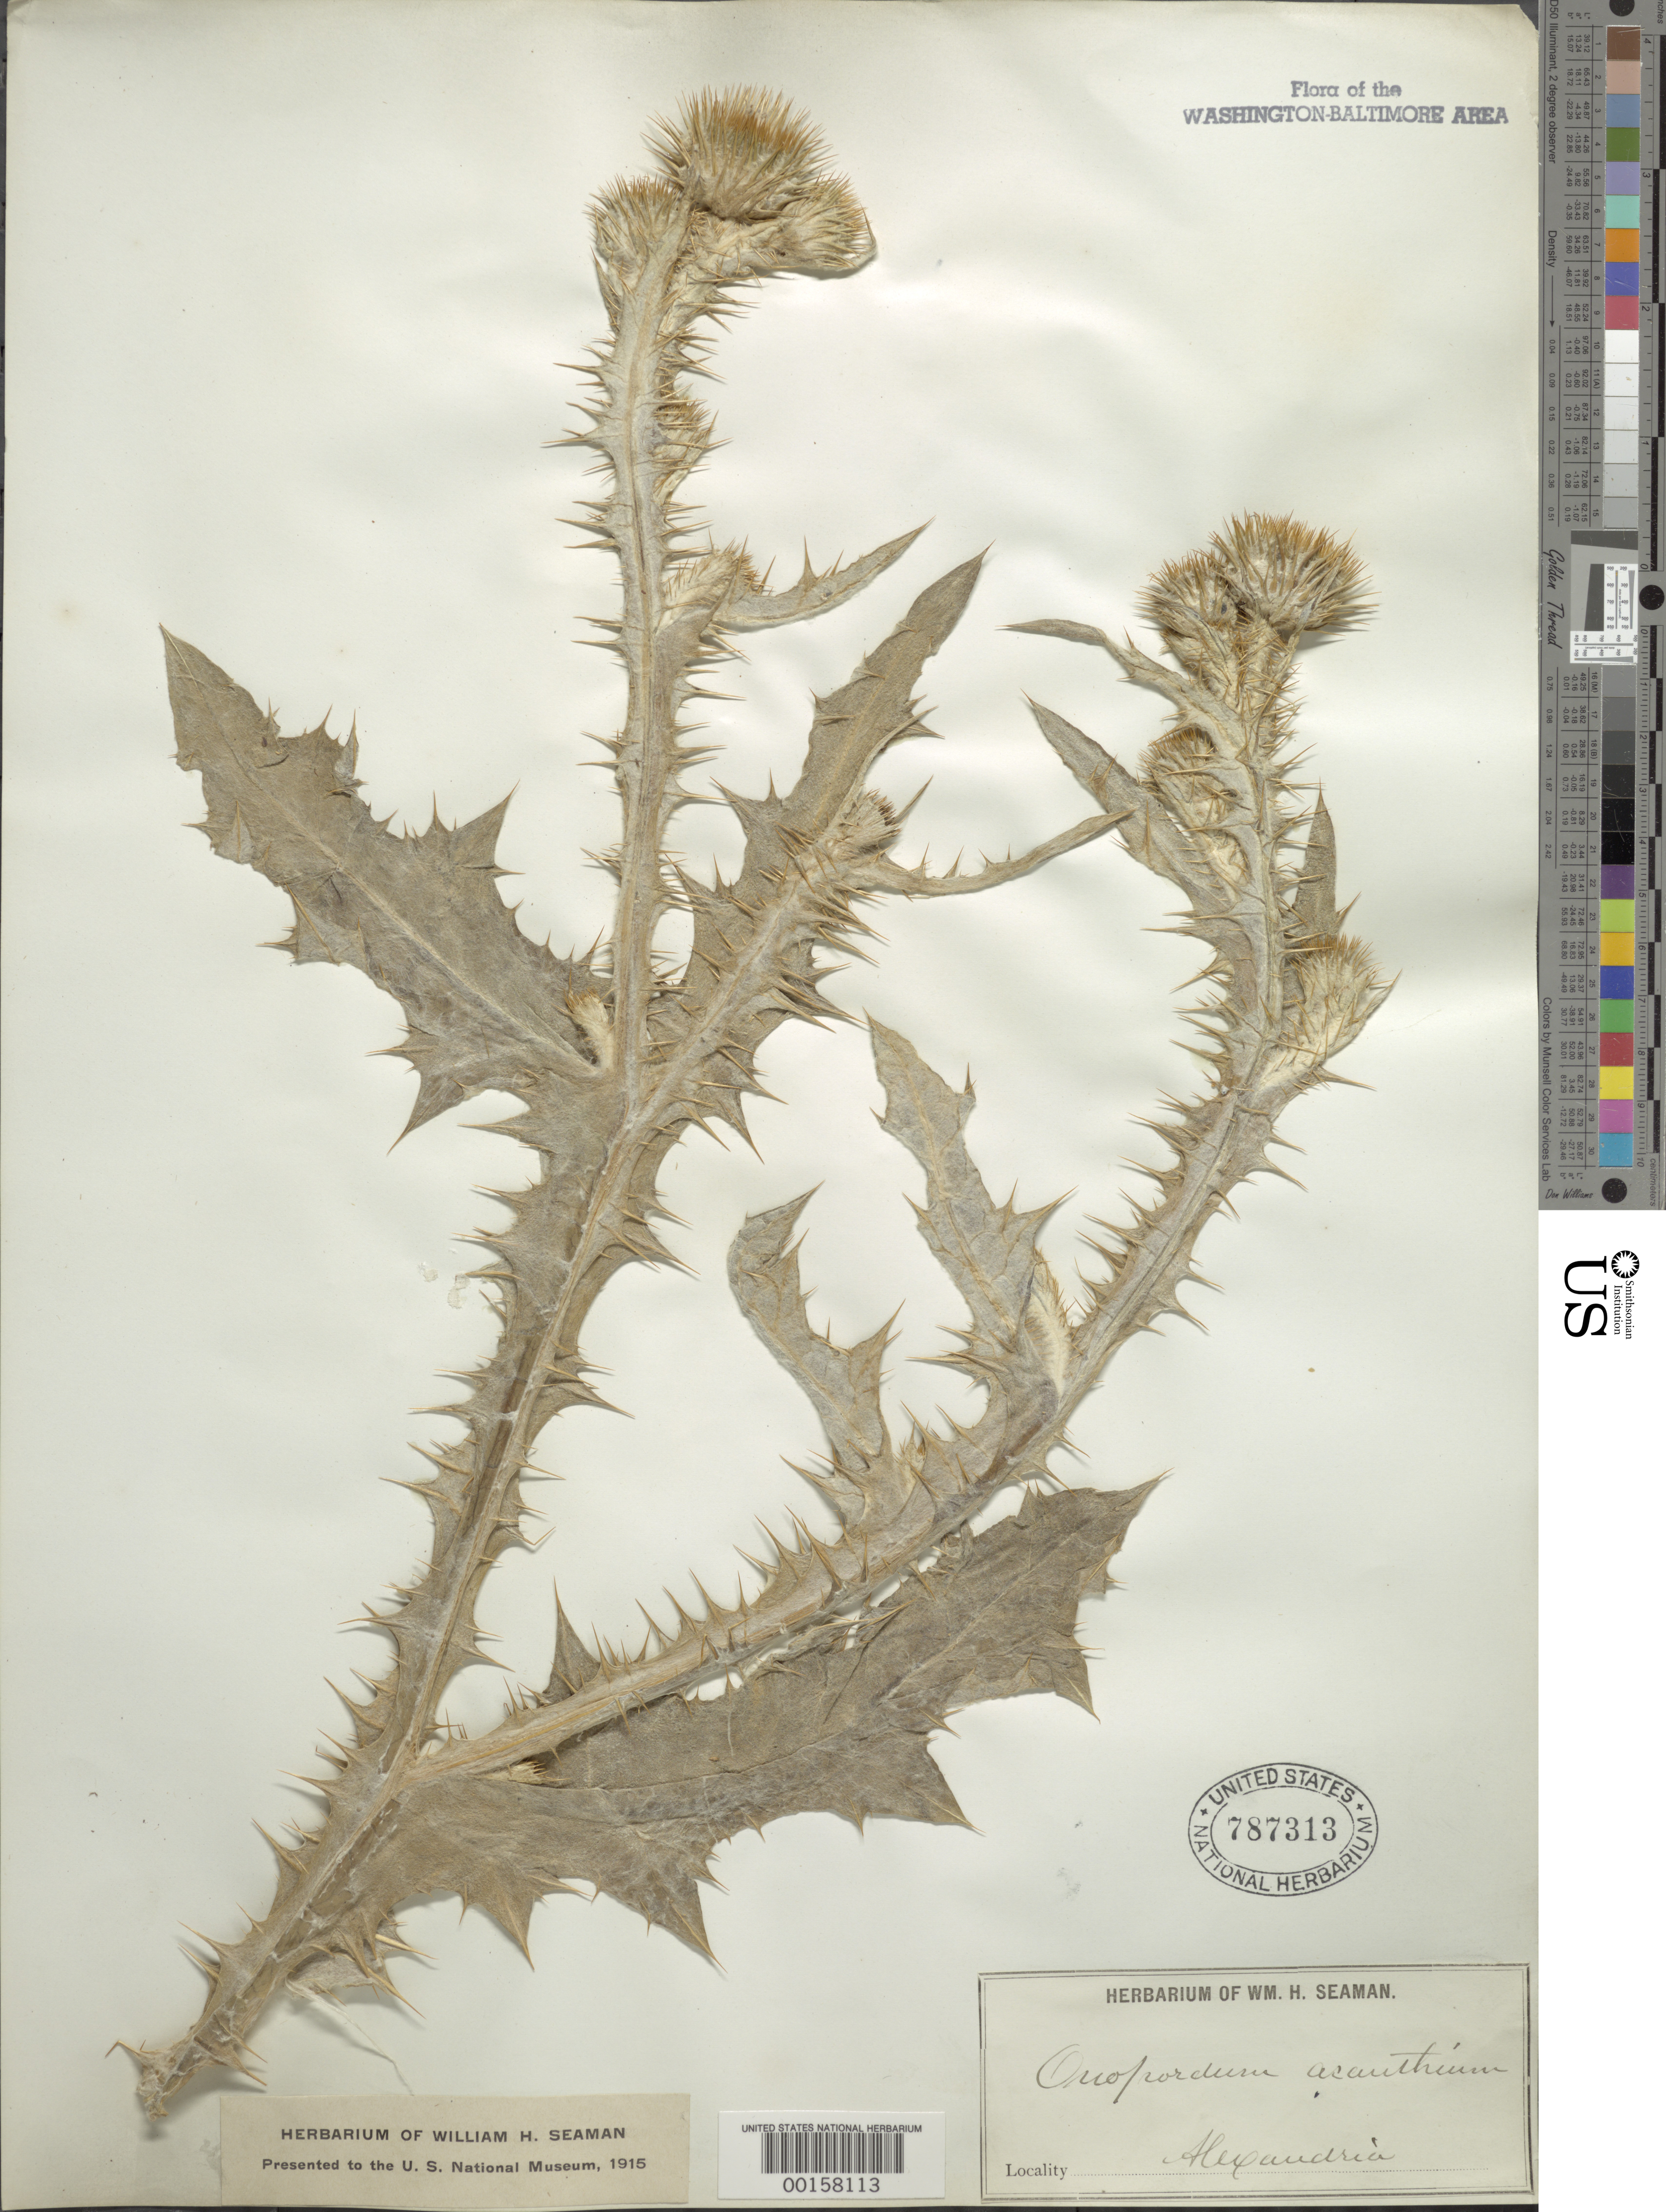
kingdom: Plantae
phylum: Tracheophyta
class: Magnoliopsida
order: Asterales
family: Asteraceae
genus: Onopordum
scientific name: Onopordum acanthium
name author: L.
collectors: W. Seaman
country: United States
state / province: Virginia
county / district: City of Alexandria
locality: Alexandria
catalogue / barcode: US 787313